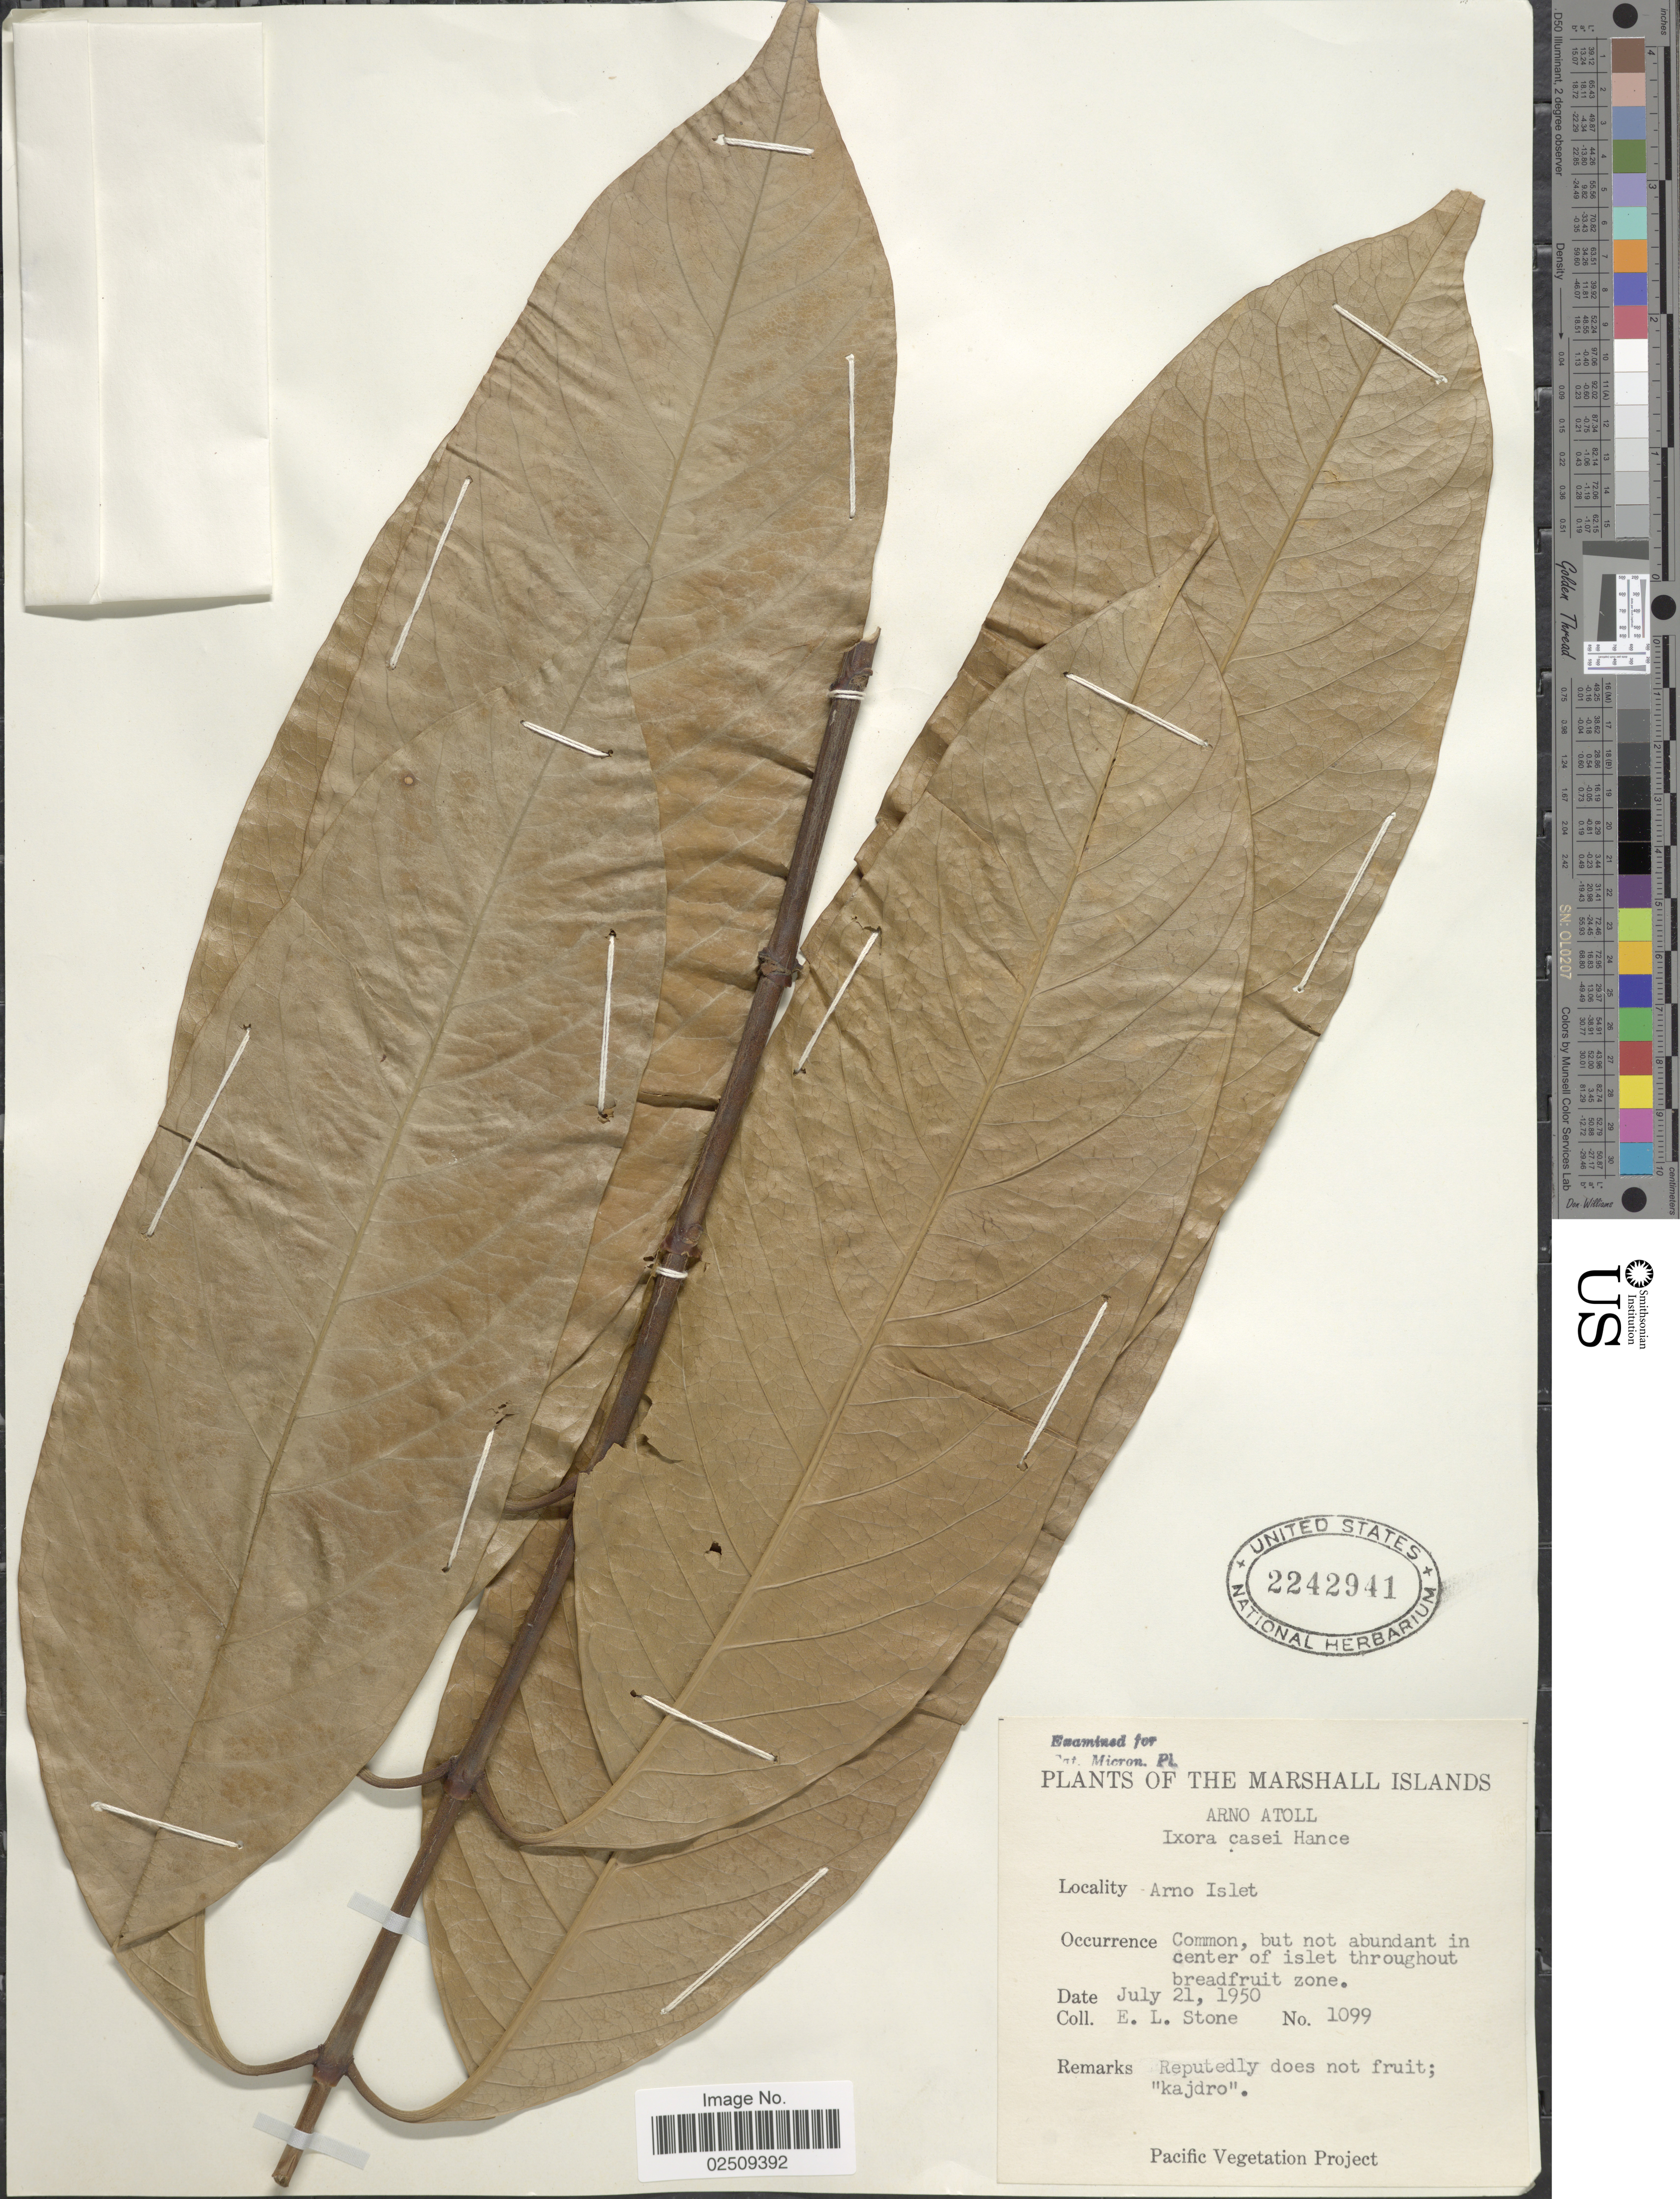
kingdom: Plantae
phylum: Tracheophyta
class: Magnoliopsida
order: Gentianales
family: Rubiaceae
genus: Ixora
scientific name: Ixora casei var. casei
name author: Hance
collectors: E. L. Stone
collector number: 1099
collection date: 1950-07-21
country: Marshall Islands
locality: The Marshall Islands, Arno Atoll, Arno Islet. Common, but not abundant in center of islet throughout breadfruit zone.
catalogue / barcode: US 2242941